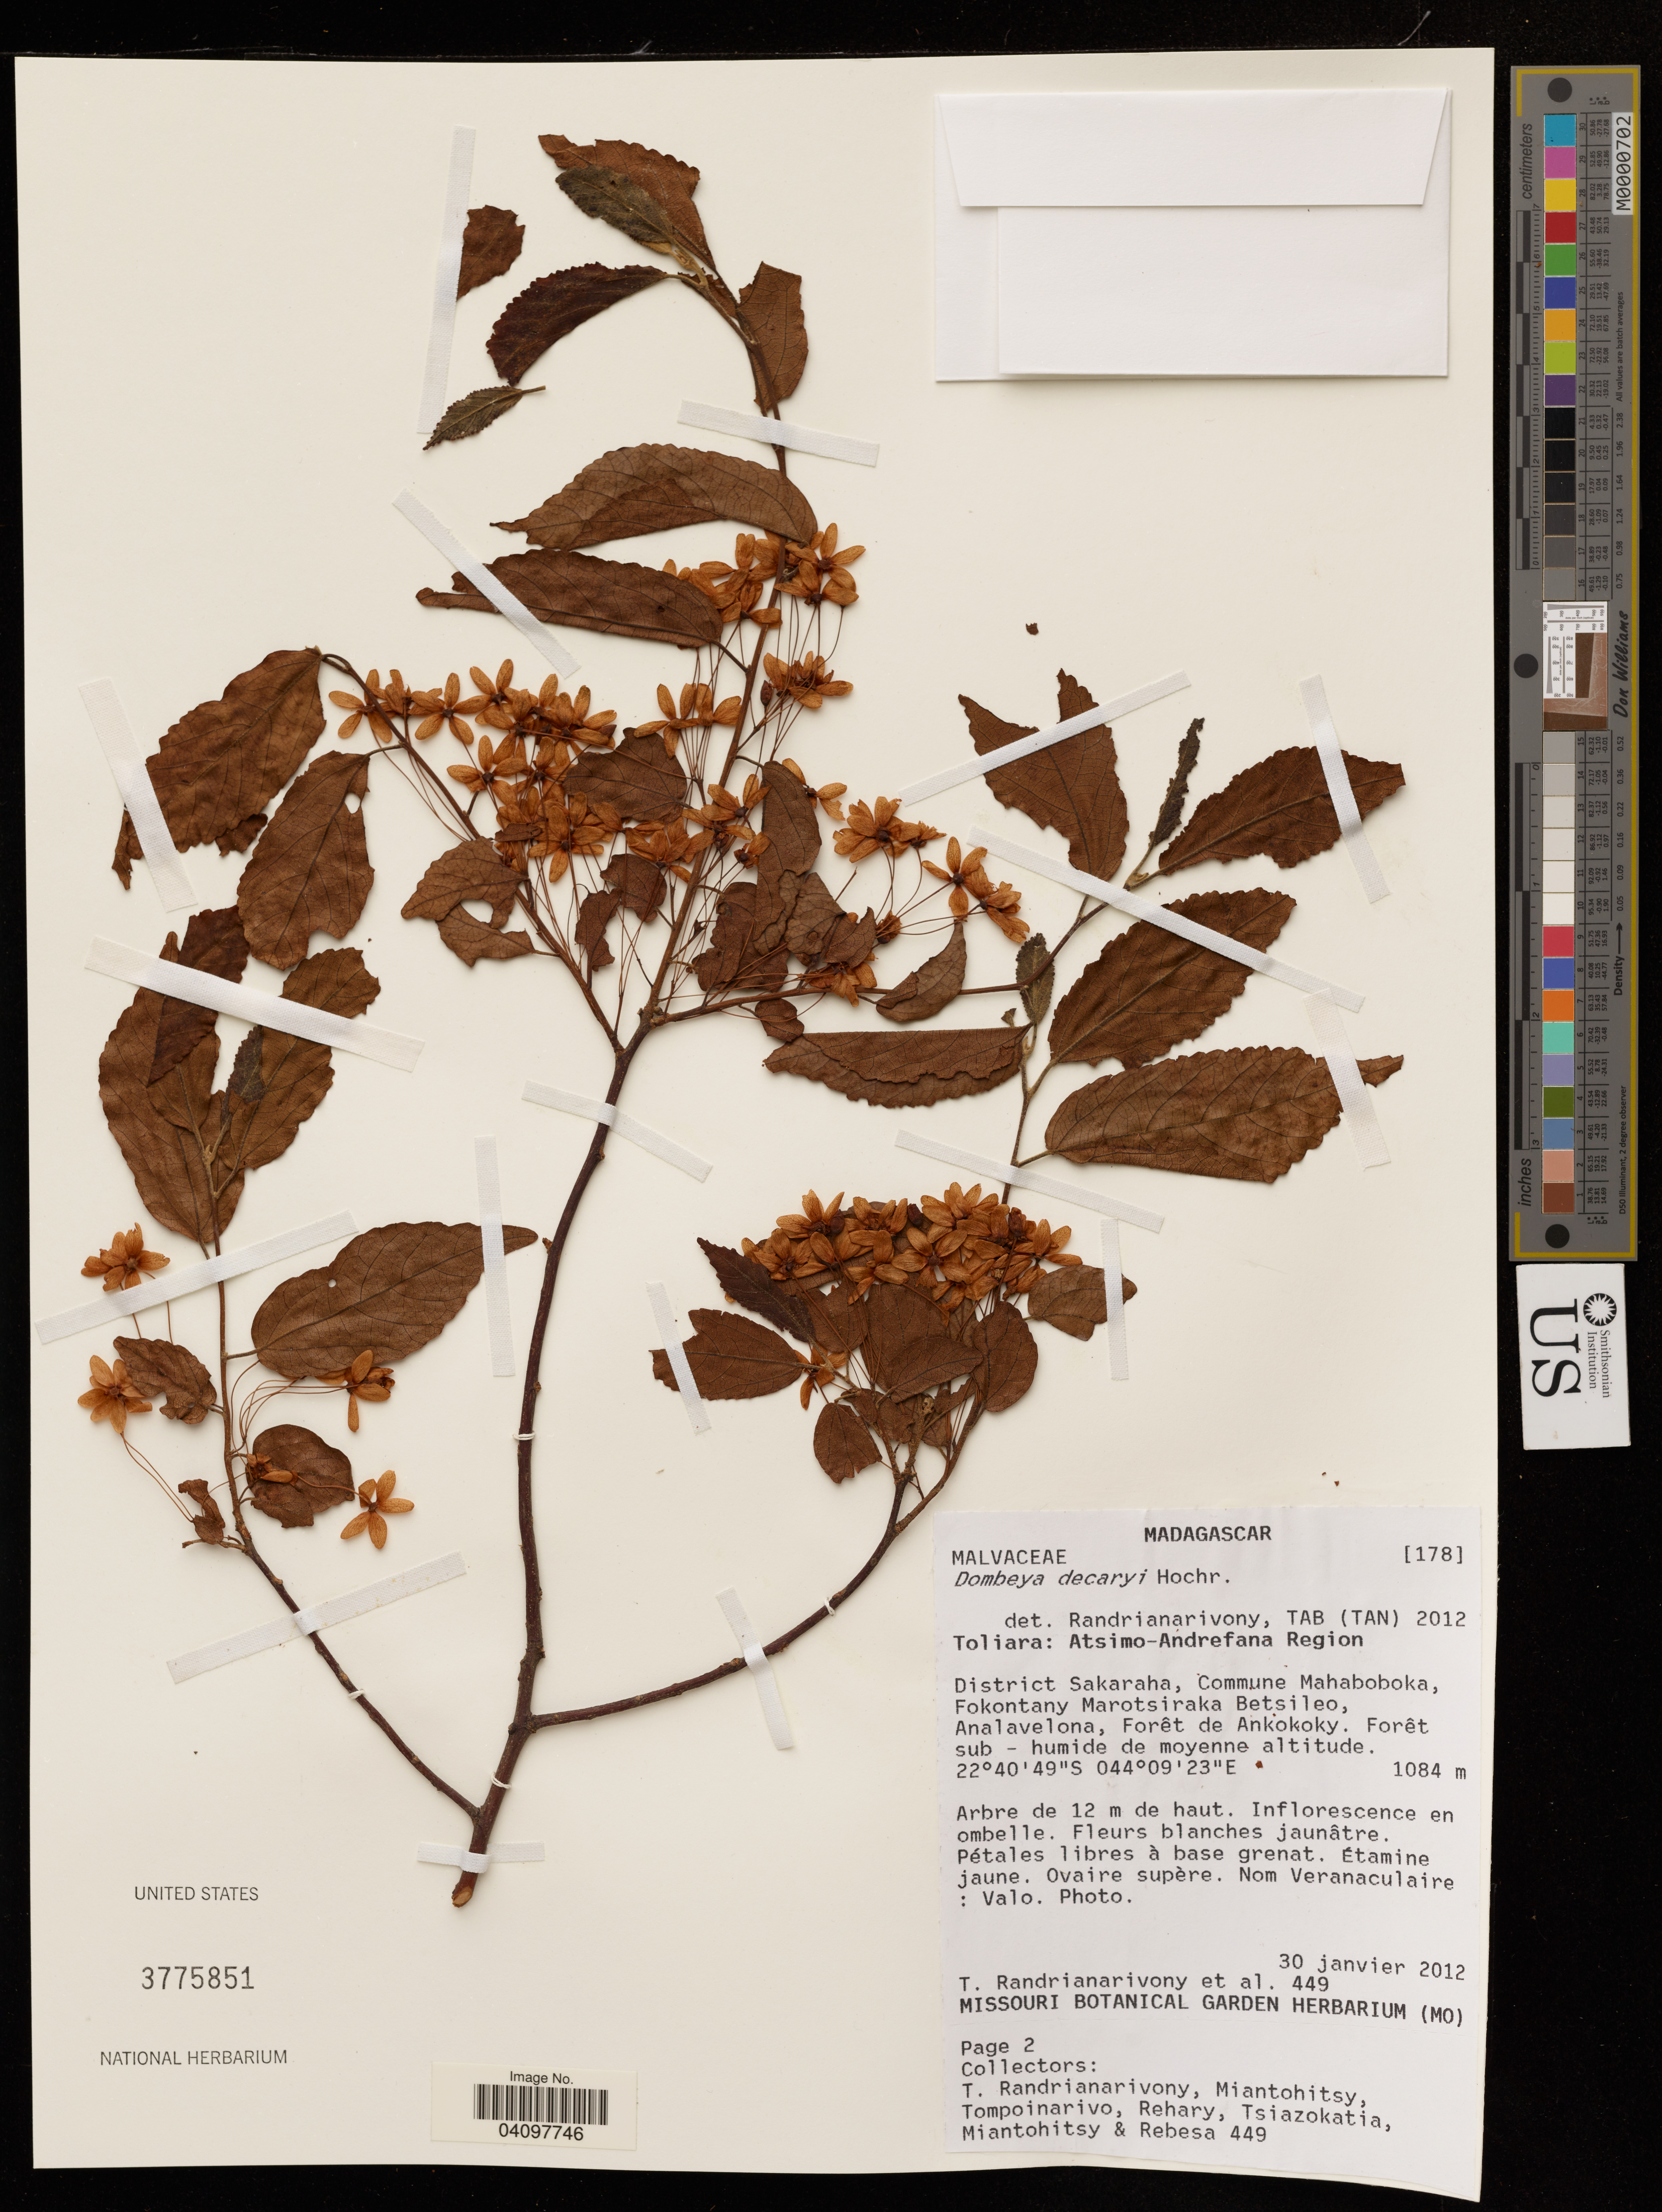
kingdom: Plantae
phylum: Tracheophyta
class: Magnoliopsida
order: Malvales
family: Malvaceae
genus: Dombeya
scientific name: Dombeya decaryi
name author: Hochr.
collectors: T. Randrianarivony, M. Miantohitsy, Tompoinarivo & Rehary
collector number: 449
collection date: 2012-01-30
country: Madagascar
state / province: Atsimo-Andrefana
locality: District Sakaraha, Commune Mahaboboka, Fokontany Marosiraka Betsileo, Analavelona, Foret de Ankokoky.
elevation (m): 1084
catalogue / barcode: US 3775851